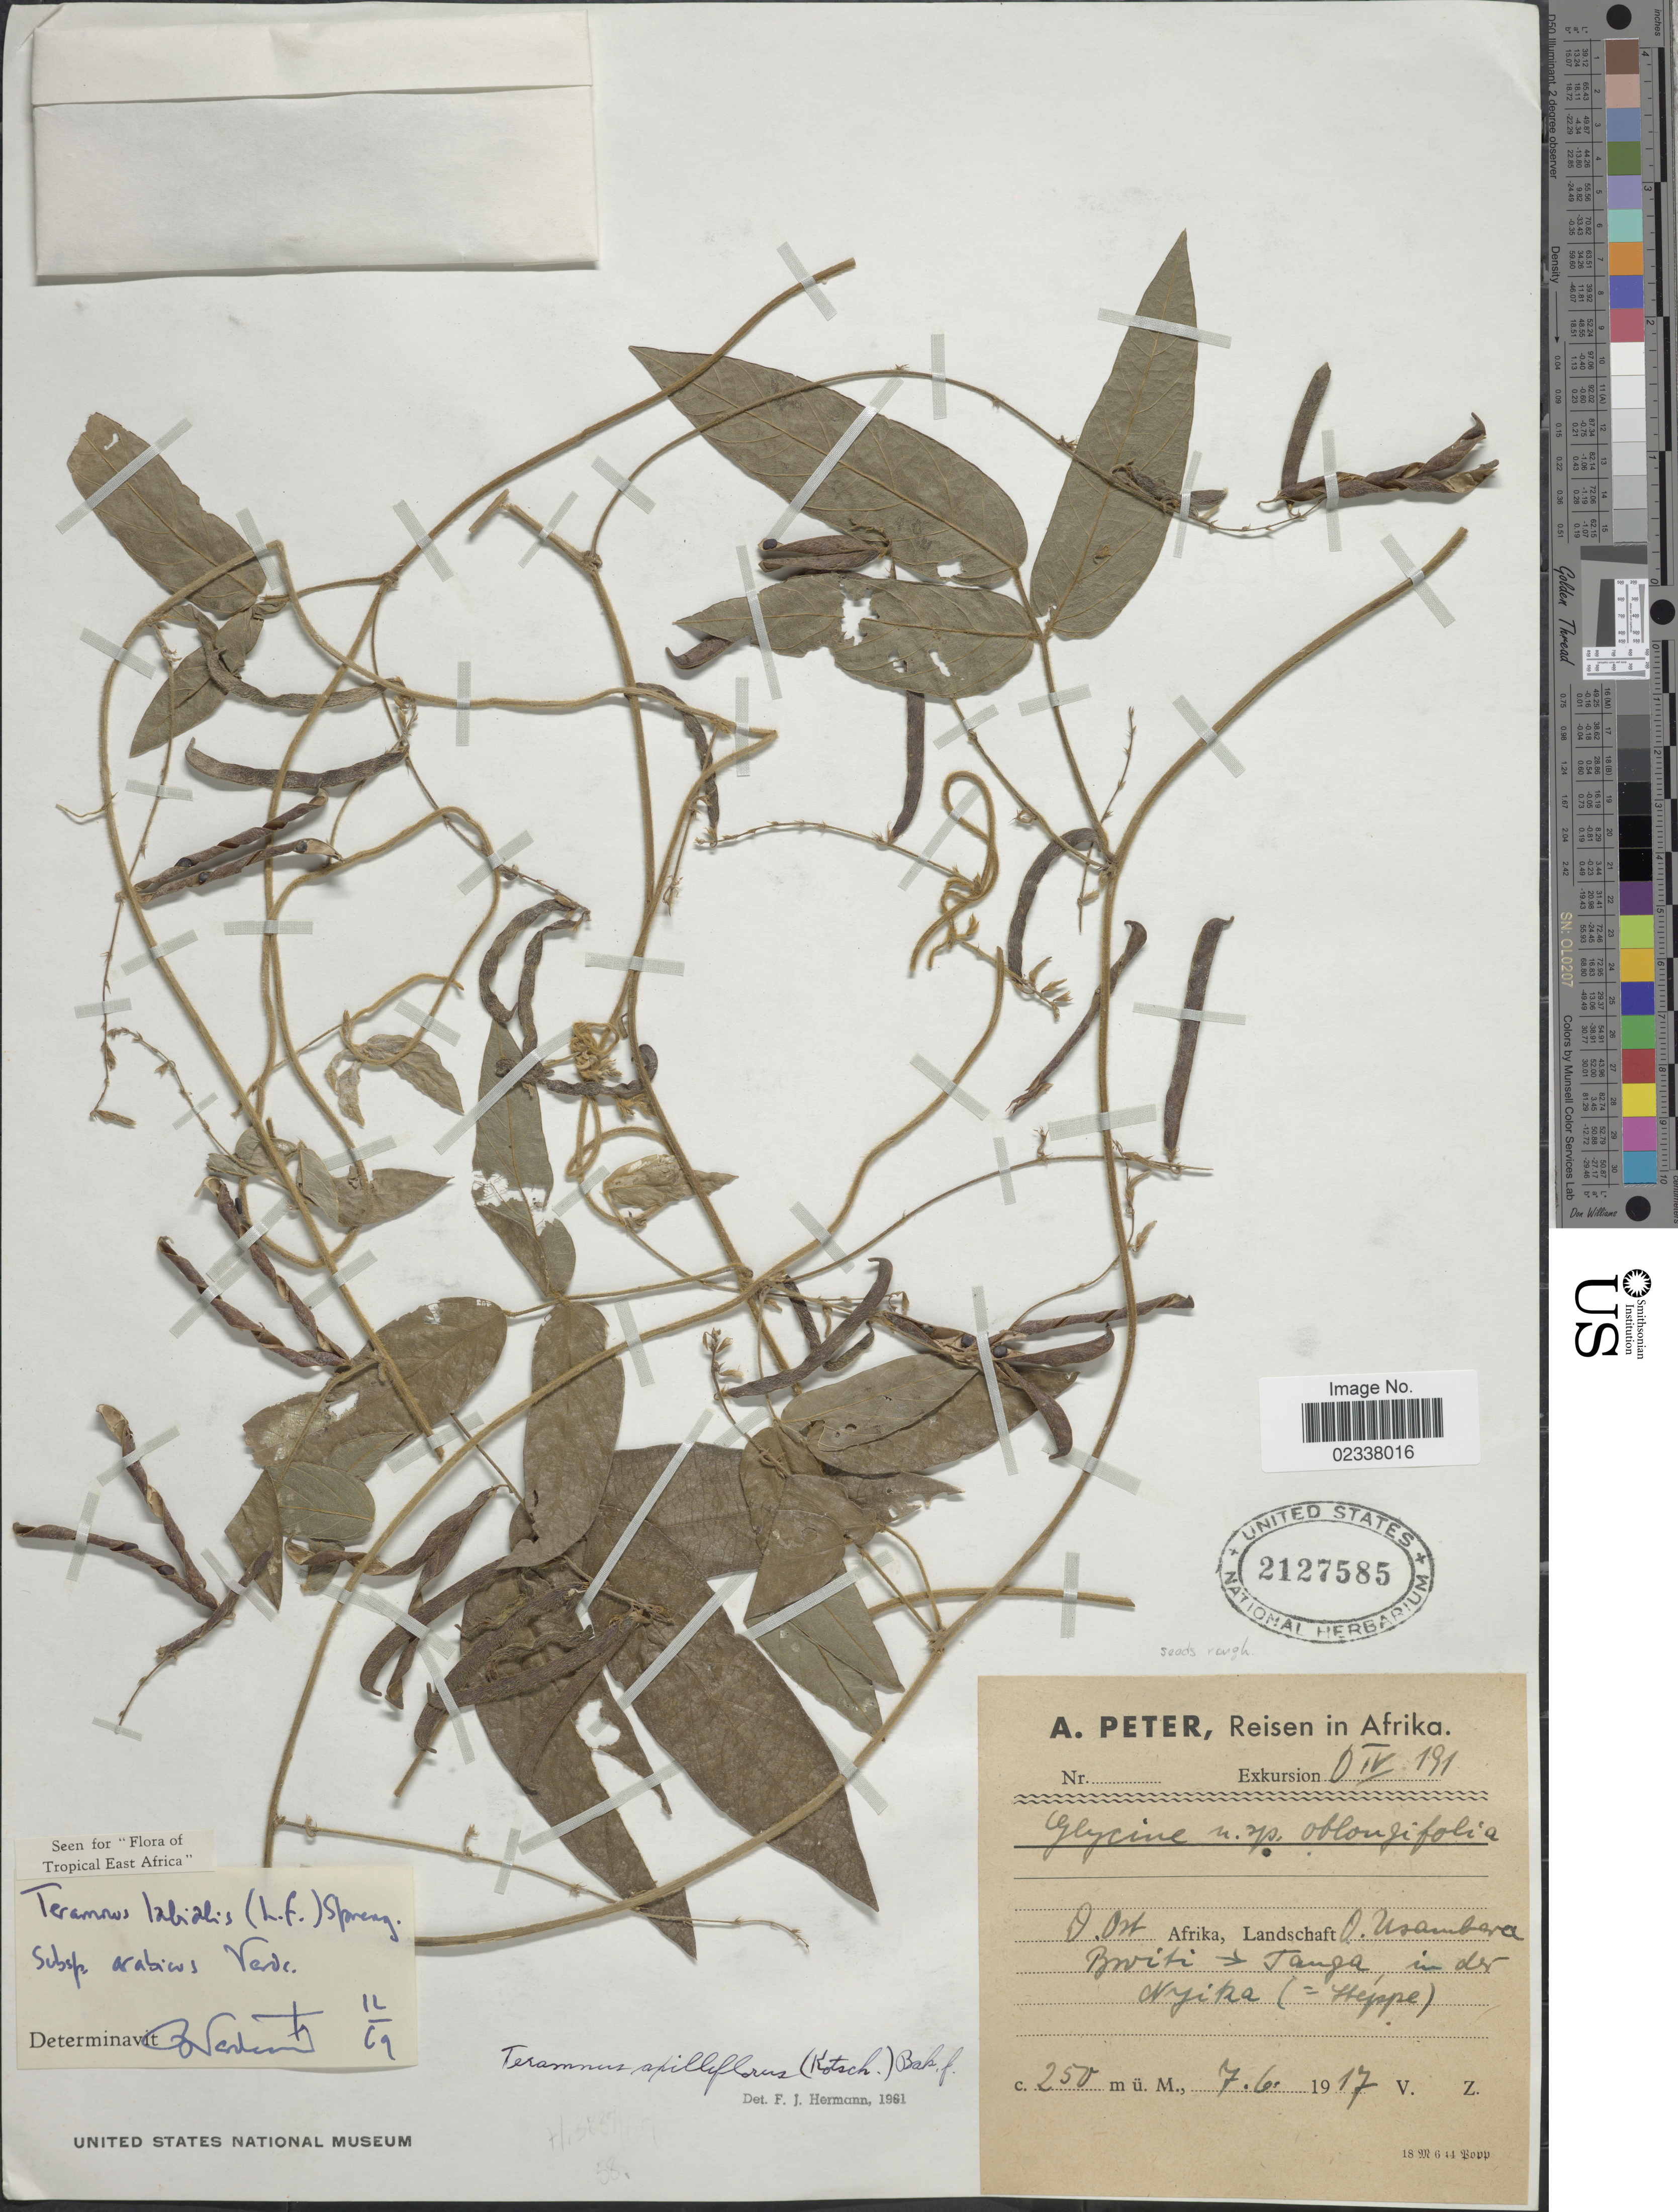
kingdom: Plantae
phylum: Tracheophyta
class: Magnoliopsida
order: Fabales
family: Fabaceae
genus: Teramnus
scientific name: Teramnus labialis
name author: (L. f.) Spreng.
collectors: A. Peter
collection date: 1917-06-07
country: Tanzania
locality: D. Ost Afrika, Landschaft O. Usambara. Bwiti [to] Tanga in der Nyika (=Steppe).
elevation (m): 250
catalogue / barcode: US 2127585